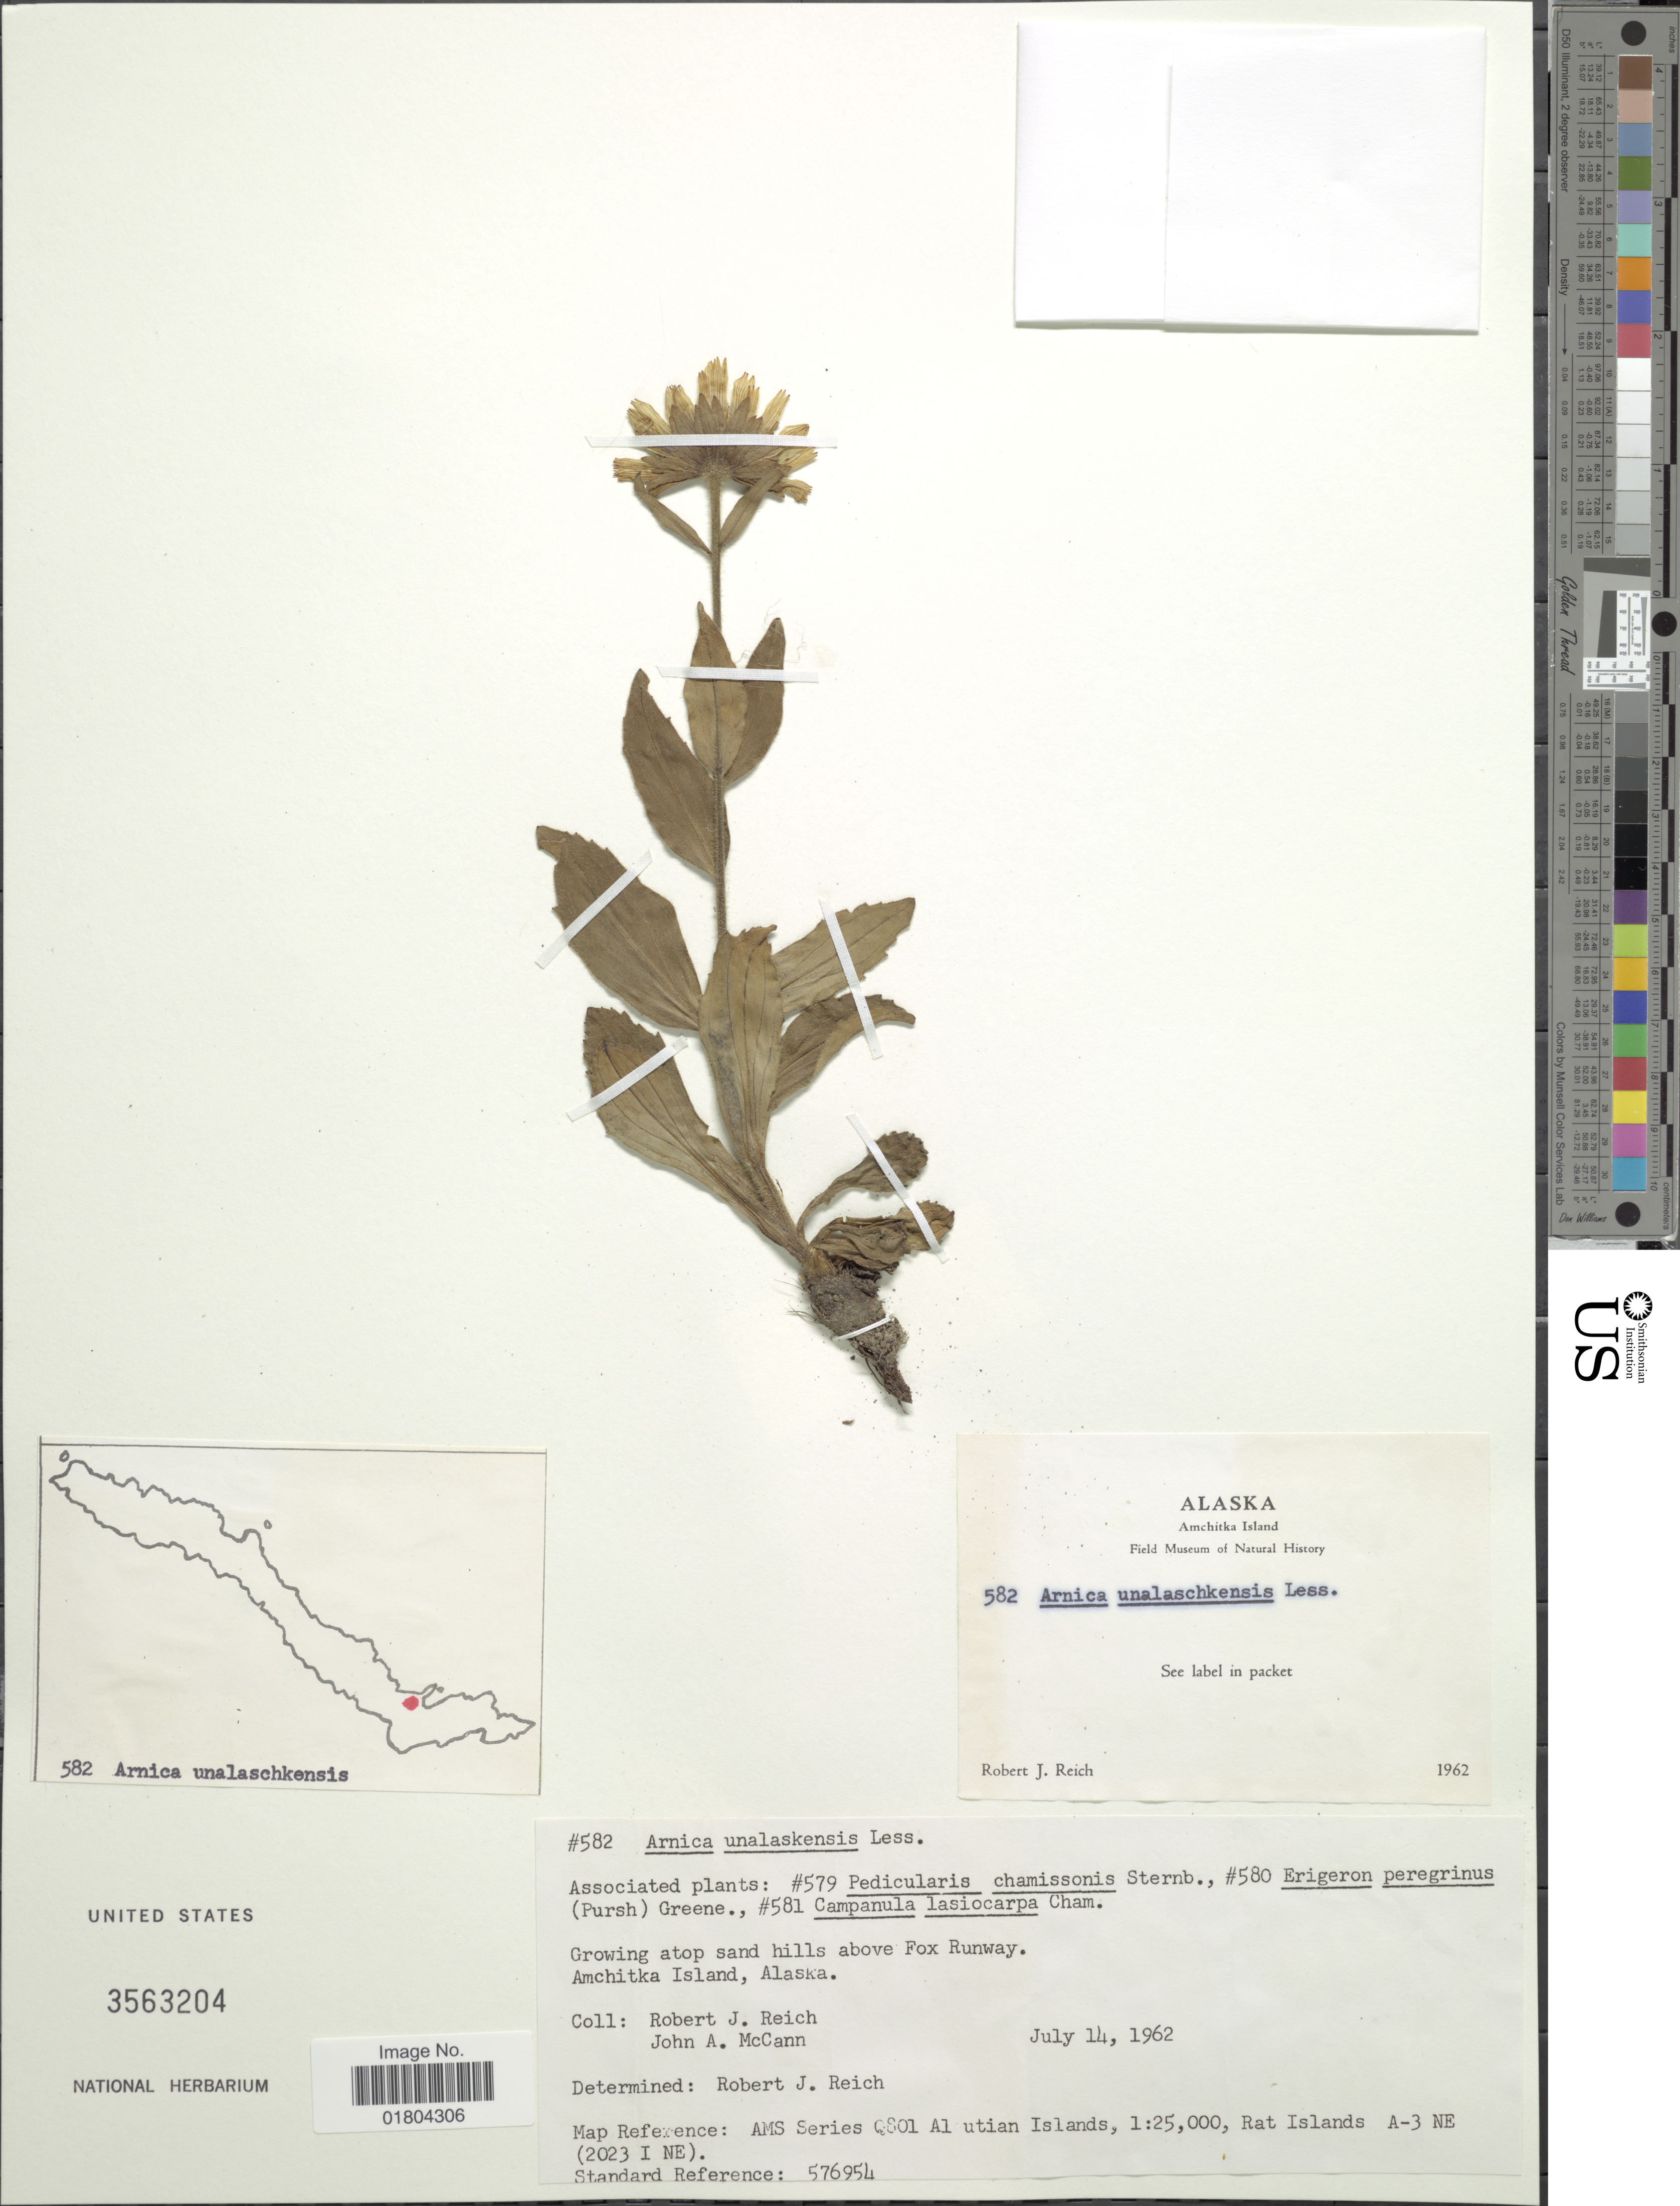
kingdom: Plantae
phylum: Tracheophyta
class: Magnoliopsida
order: Asterales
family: Asteraceae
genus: Arnica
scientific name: Arnica unalashcensis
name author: Less.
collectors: R. Reich & J. A. McCann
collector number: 582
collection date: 1962-07-14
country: United States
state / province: Alaska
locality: Growing atop sand hills above Fox Runway. Amchitka Island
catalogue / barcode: US 3563204